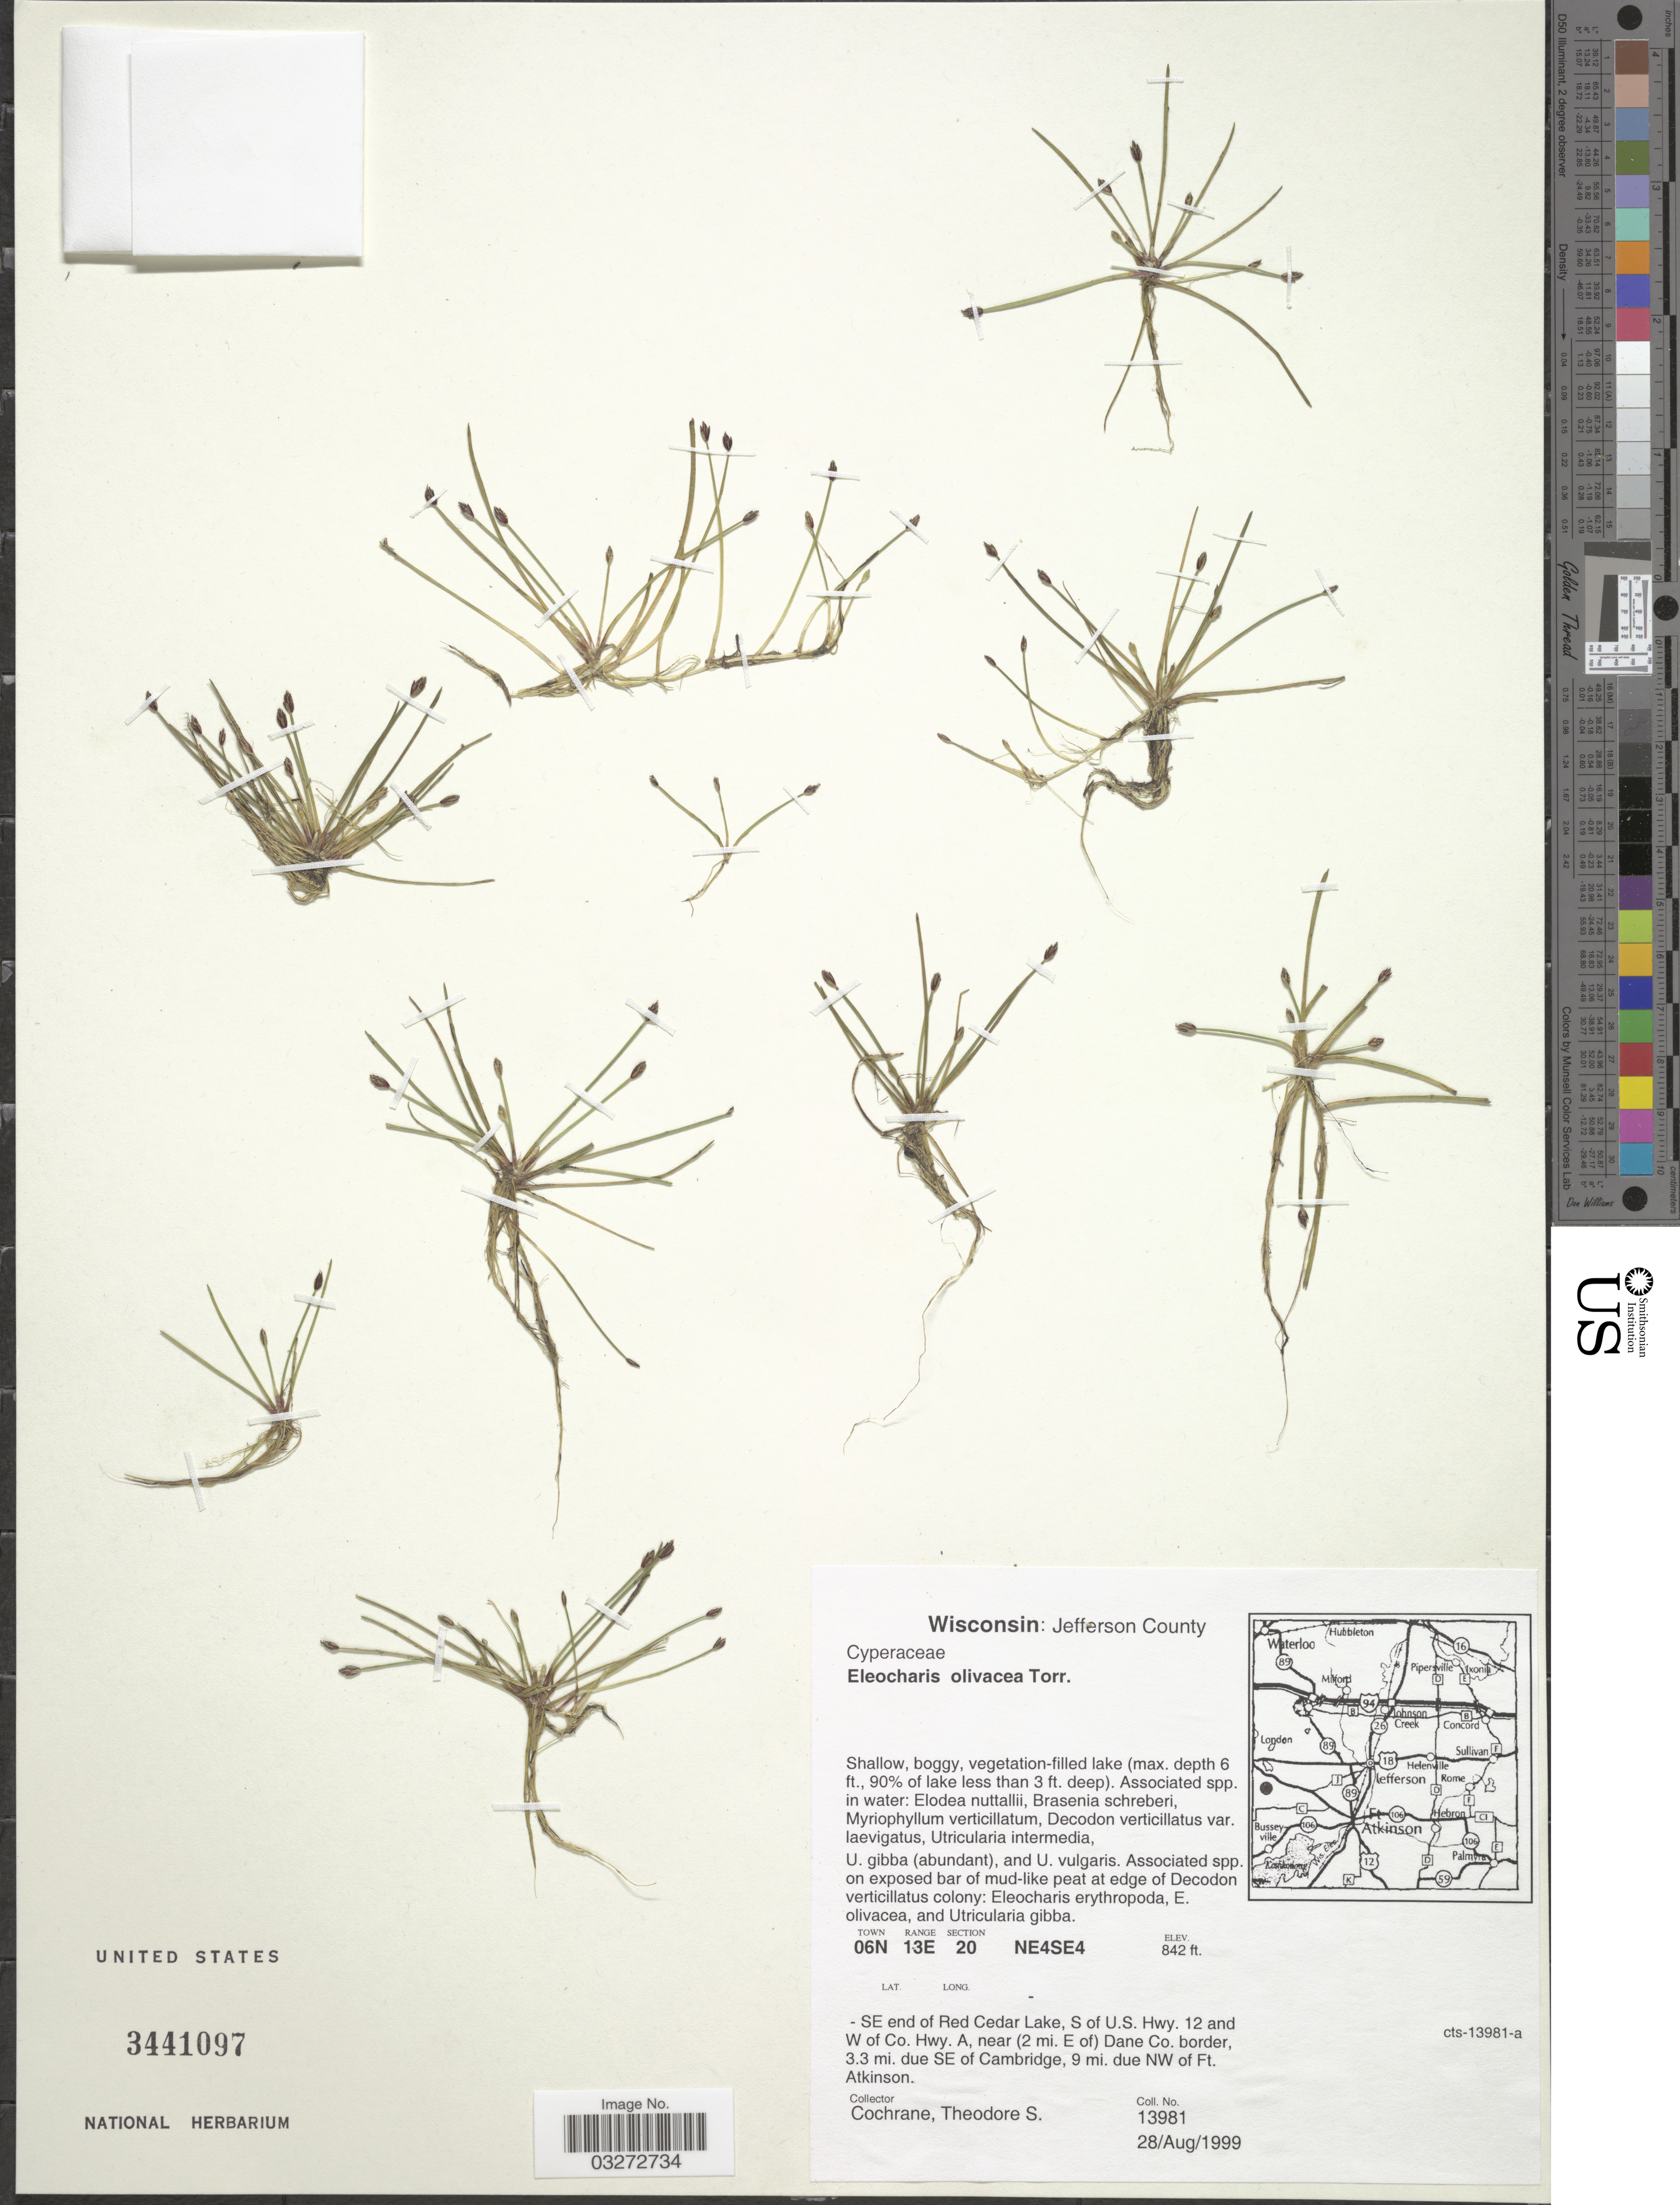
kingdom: Plantae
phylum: Tracheophyta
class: Liliopsida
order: Poales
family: Cyperaceae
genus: Eleocharis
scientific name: Eleocharis olivacea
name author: Torr.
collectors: T. S. Cochrane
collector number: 13981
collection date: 1999-08-28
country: United States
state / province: Wisconsin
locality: Jefferson County. -SE end of Red Cedar Lake, S of U.S. Hwy. 12 and W of Co. Hwy. A, near (2 mi. E of) Dane Co. border, 3.3 mi. due SE of Cambridge, 9 mi. due NW of Ft. Atkinson. Town 06N, Range 13E, Section 20. NE4SE4.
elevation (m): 257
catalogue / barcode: US 3441097